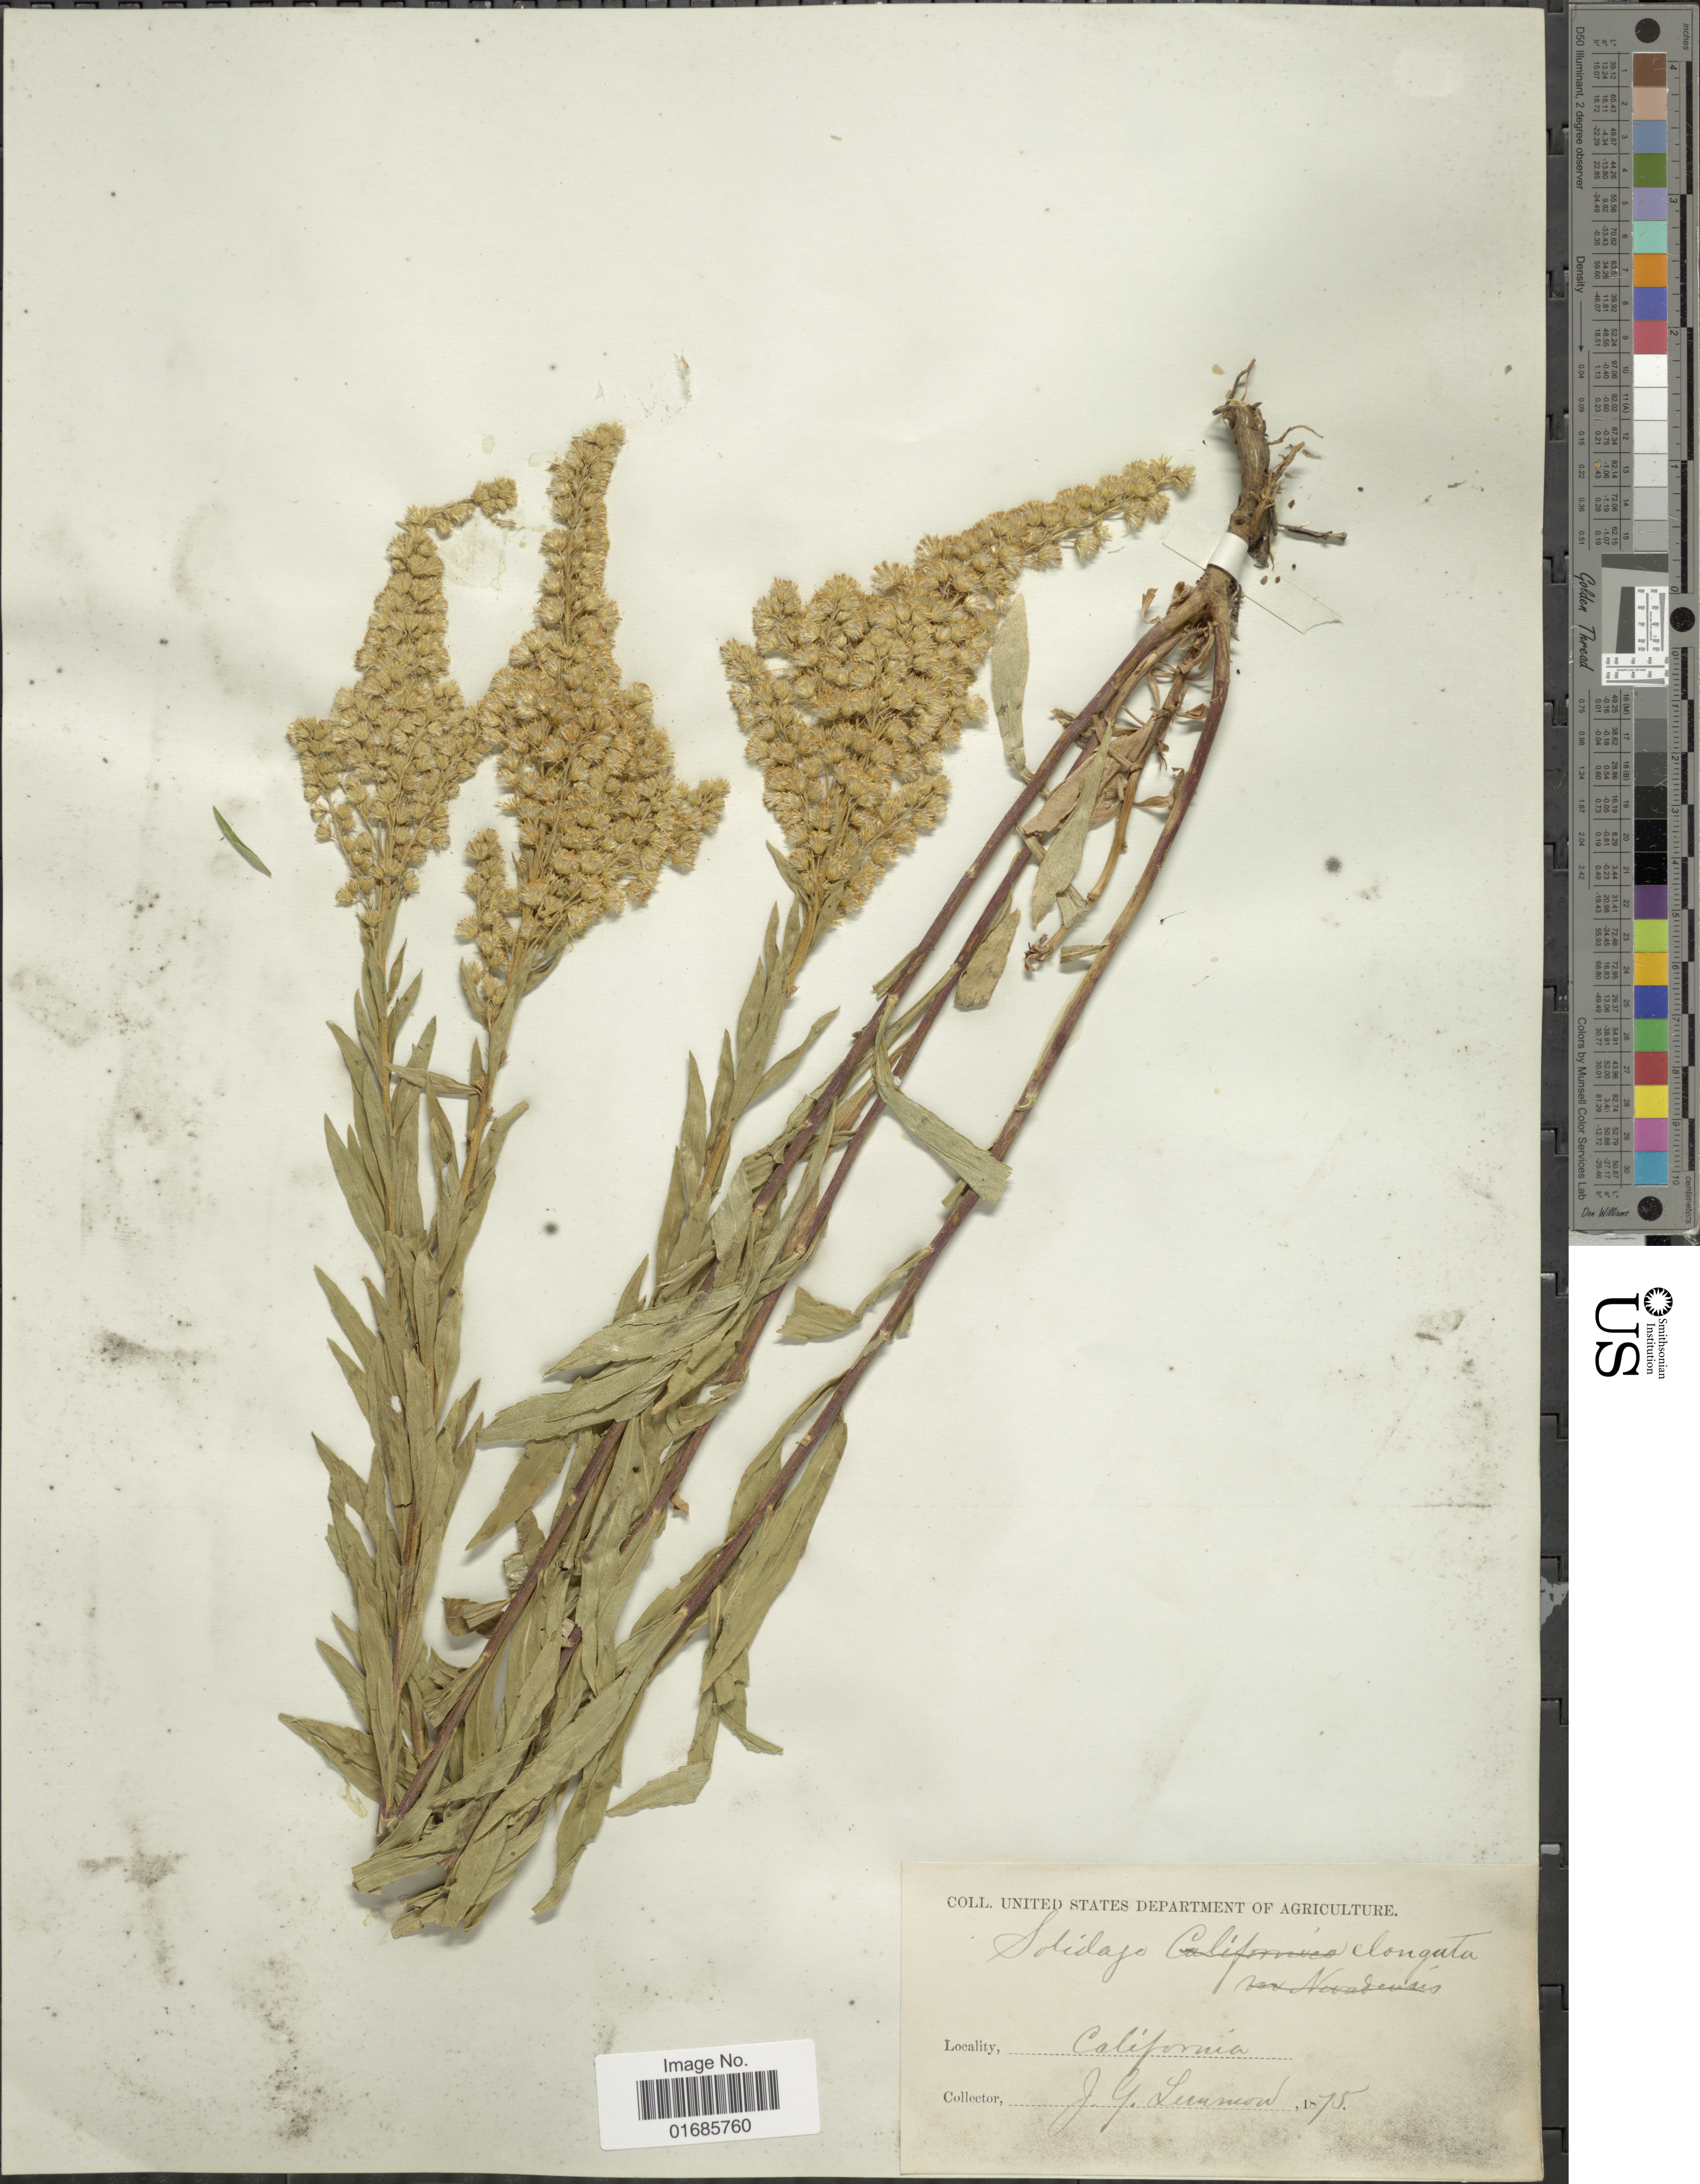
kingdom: Plantae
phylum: Tracheophyta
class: Magnoliopsida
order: Asterales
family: Asteraceae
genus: Solidago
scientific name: Solidago canadensis var. salebrosa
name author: (Piper) M.E. Jones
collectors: J. Lemmon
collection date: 1875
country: United States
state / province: California